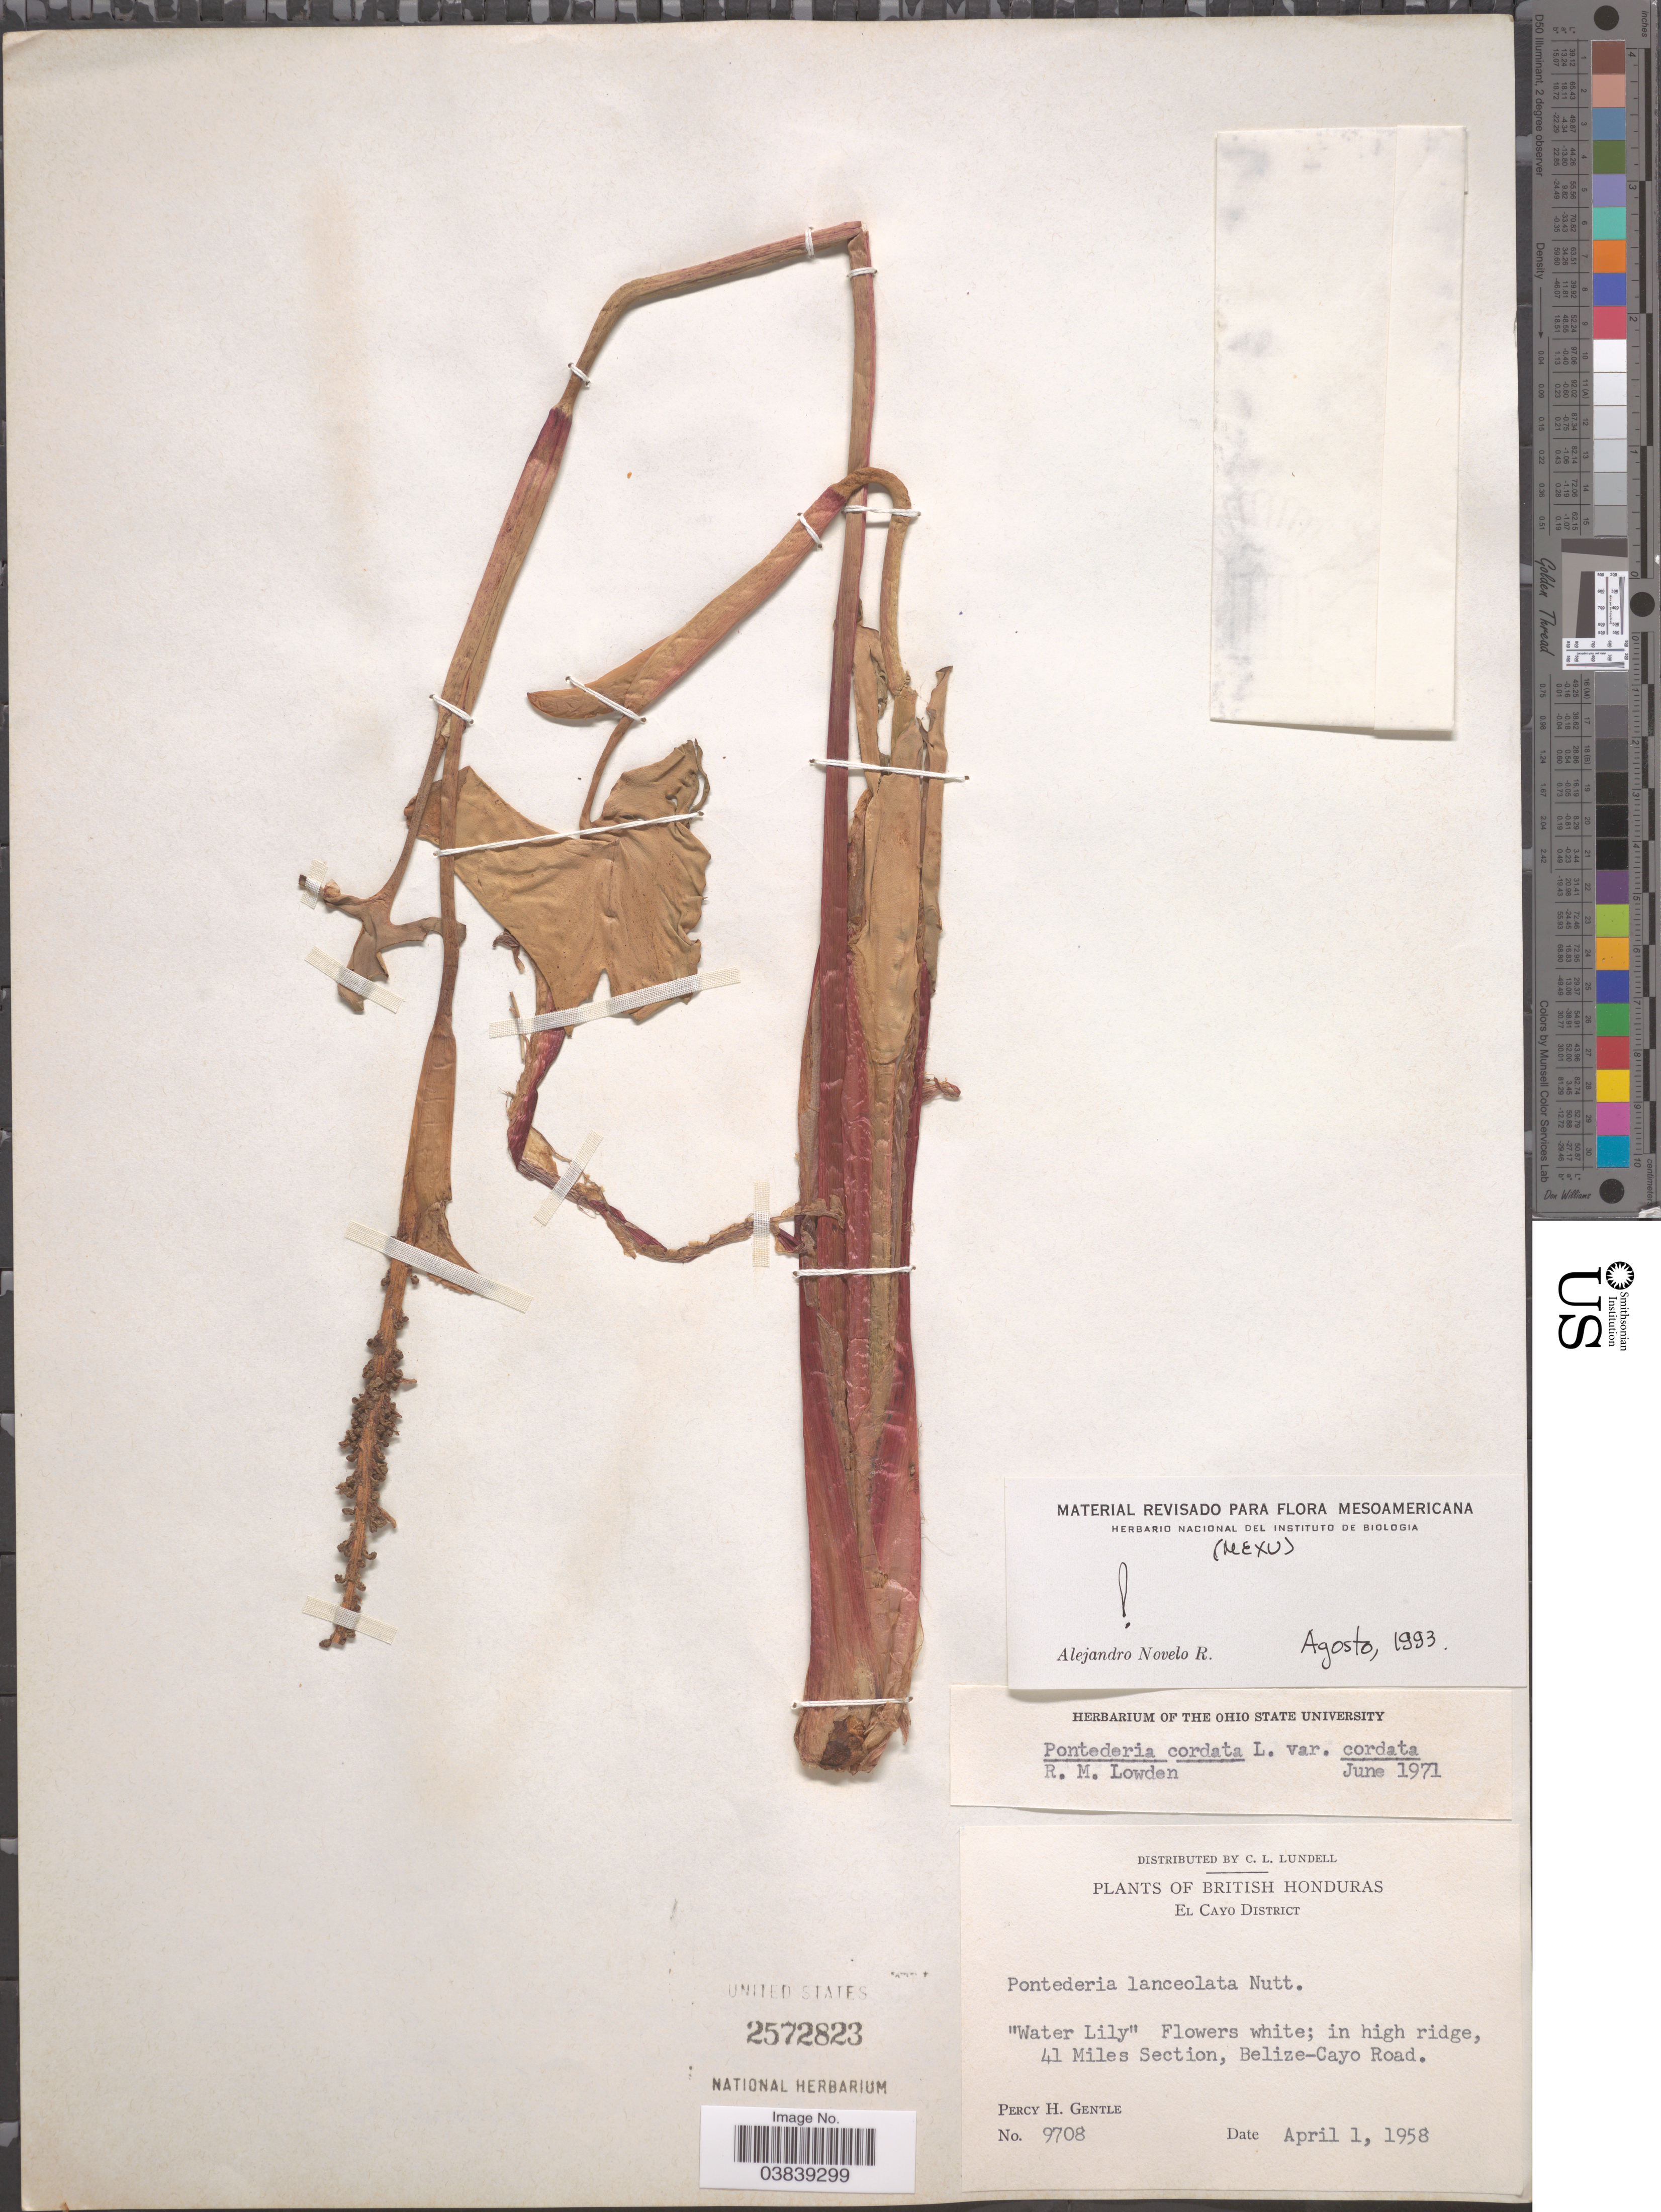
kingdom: Plantae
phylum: Tracheophyta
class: Liliopsida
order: Commelinales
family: Pontederiaceae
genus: Pontederia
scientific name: Pontederia cordata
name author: L.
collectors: P. H. Gentle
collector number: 9708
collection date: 1958-04-01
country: Belize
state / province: Cayo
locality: British Honduras. El Cayo District. In high ridge, 41 Miles Section, Belize-Cayo Road.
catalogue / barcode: US 2572823